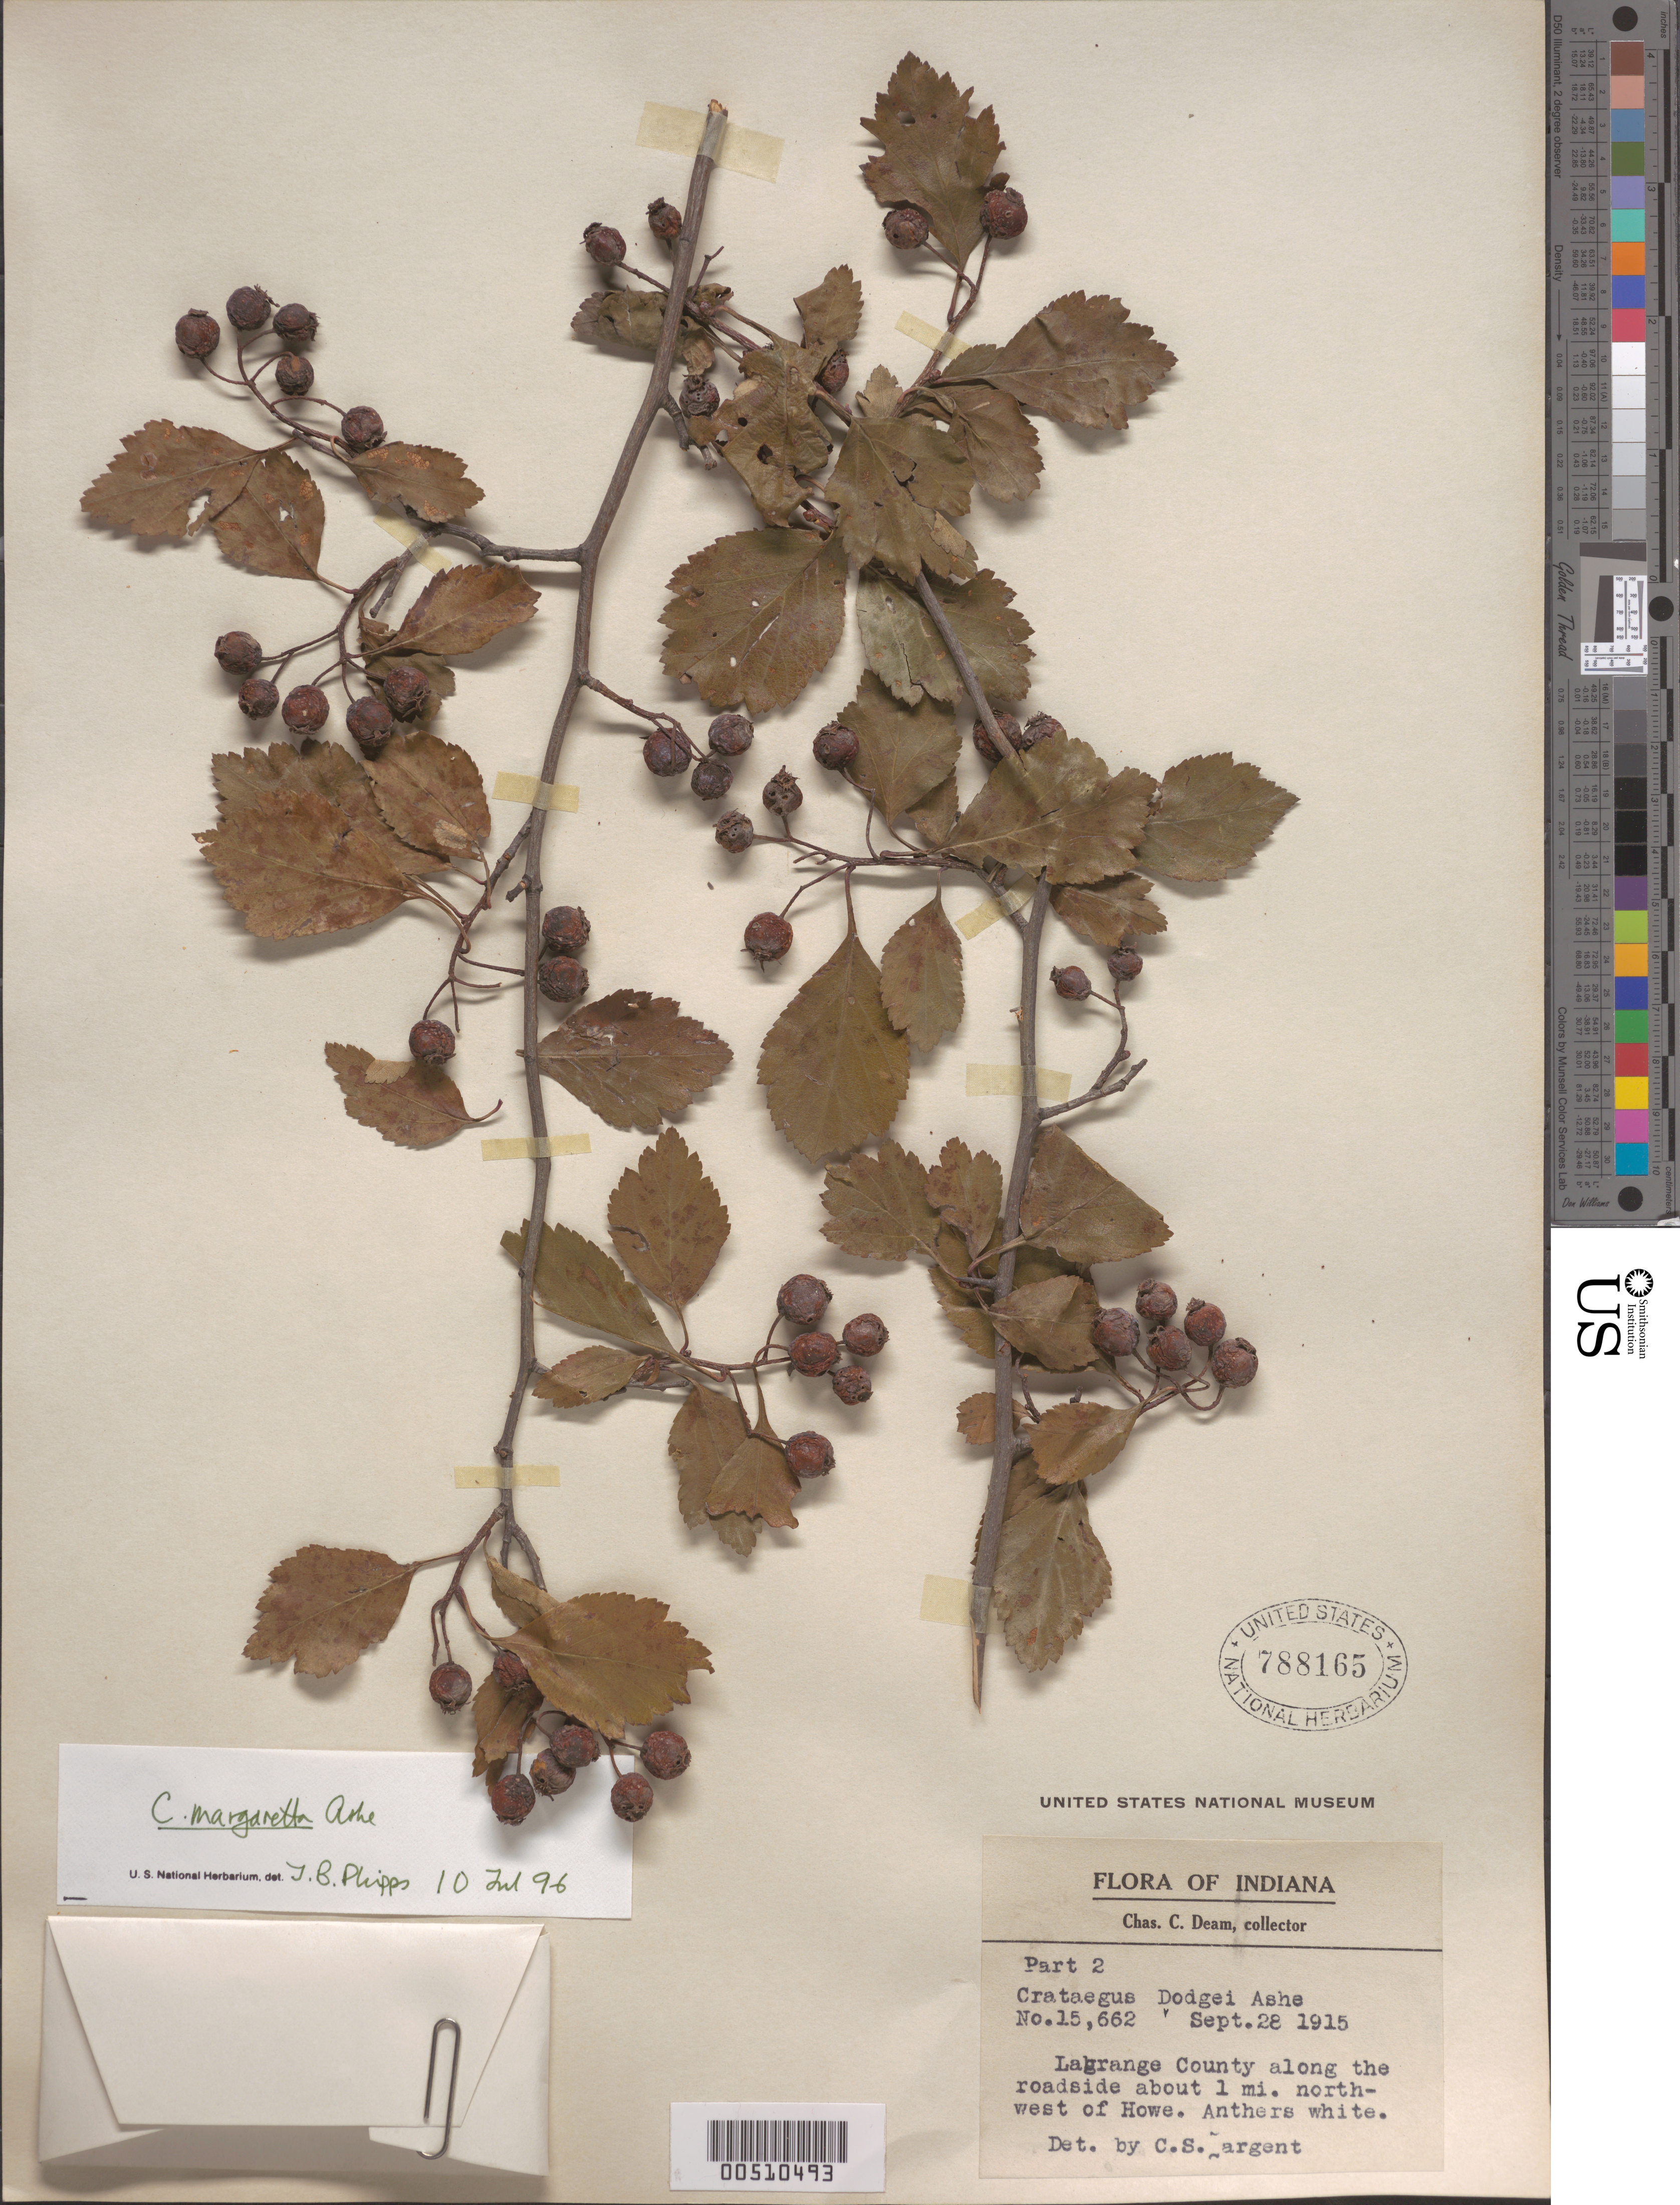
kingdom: Plantae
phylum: Tracheophyta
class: Magnoliopsida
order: Rosales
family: Rosaceae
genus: Crataegus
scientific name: Crataegus margarettae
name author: Ashe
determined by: Phipps, James B., (UWO), University of Western Ontario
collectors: C. C. Deam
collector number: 15662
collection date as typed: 28 Sep 1915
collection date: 1915-09-28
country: United States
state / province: Indiana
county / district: Lagrange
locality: About 1 mi. NW of Howe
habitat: Along the roadside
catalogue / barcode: US 788165